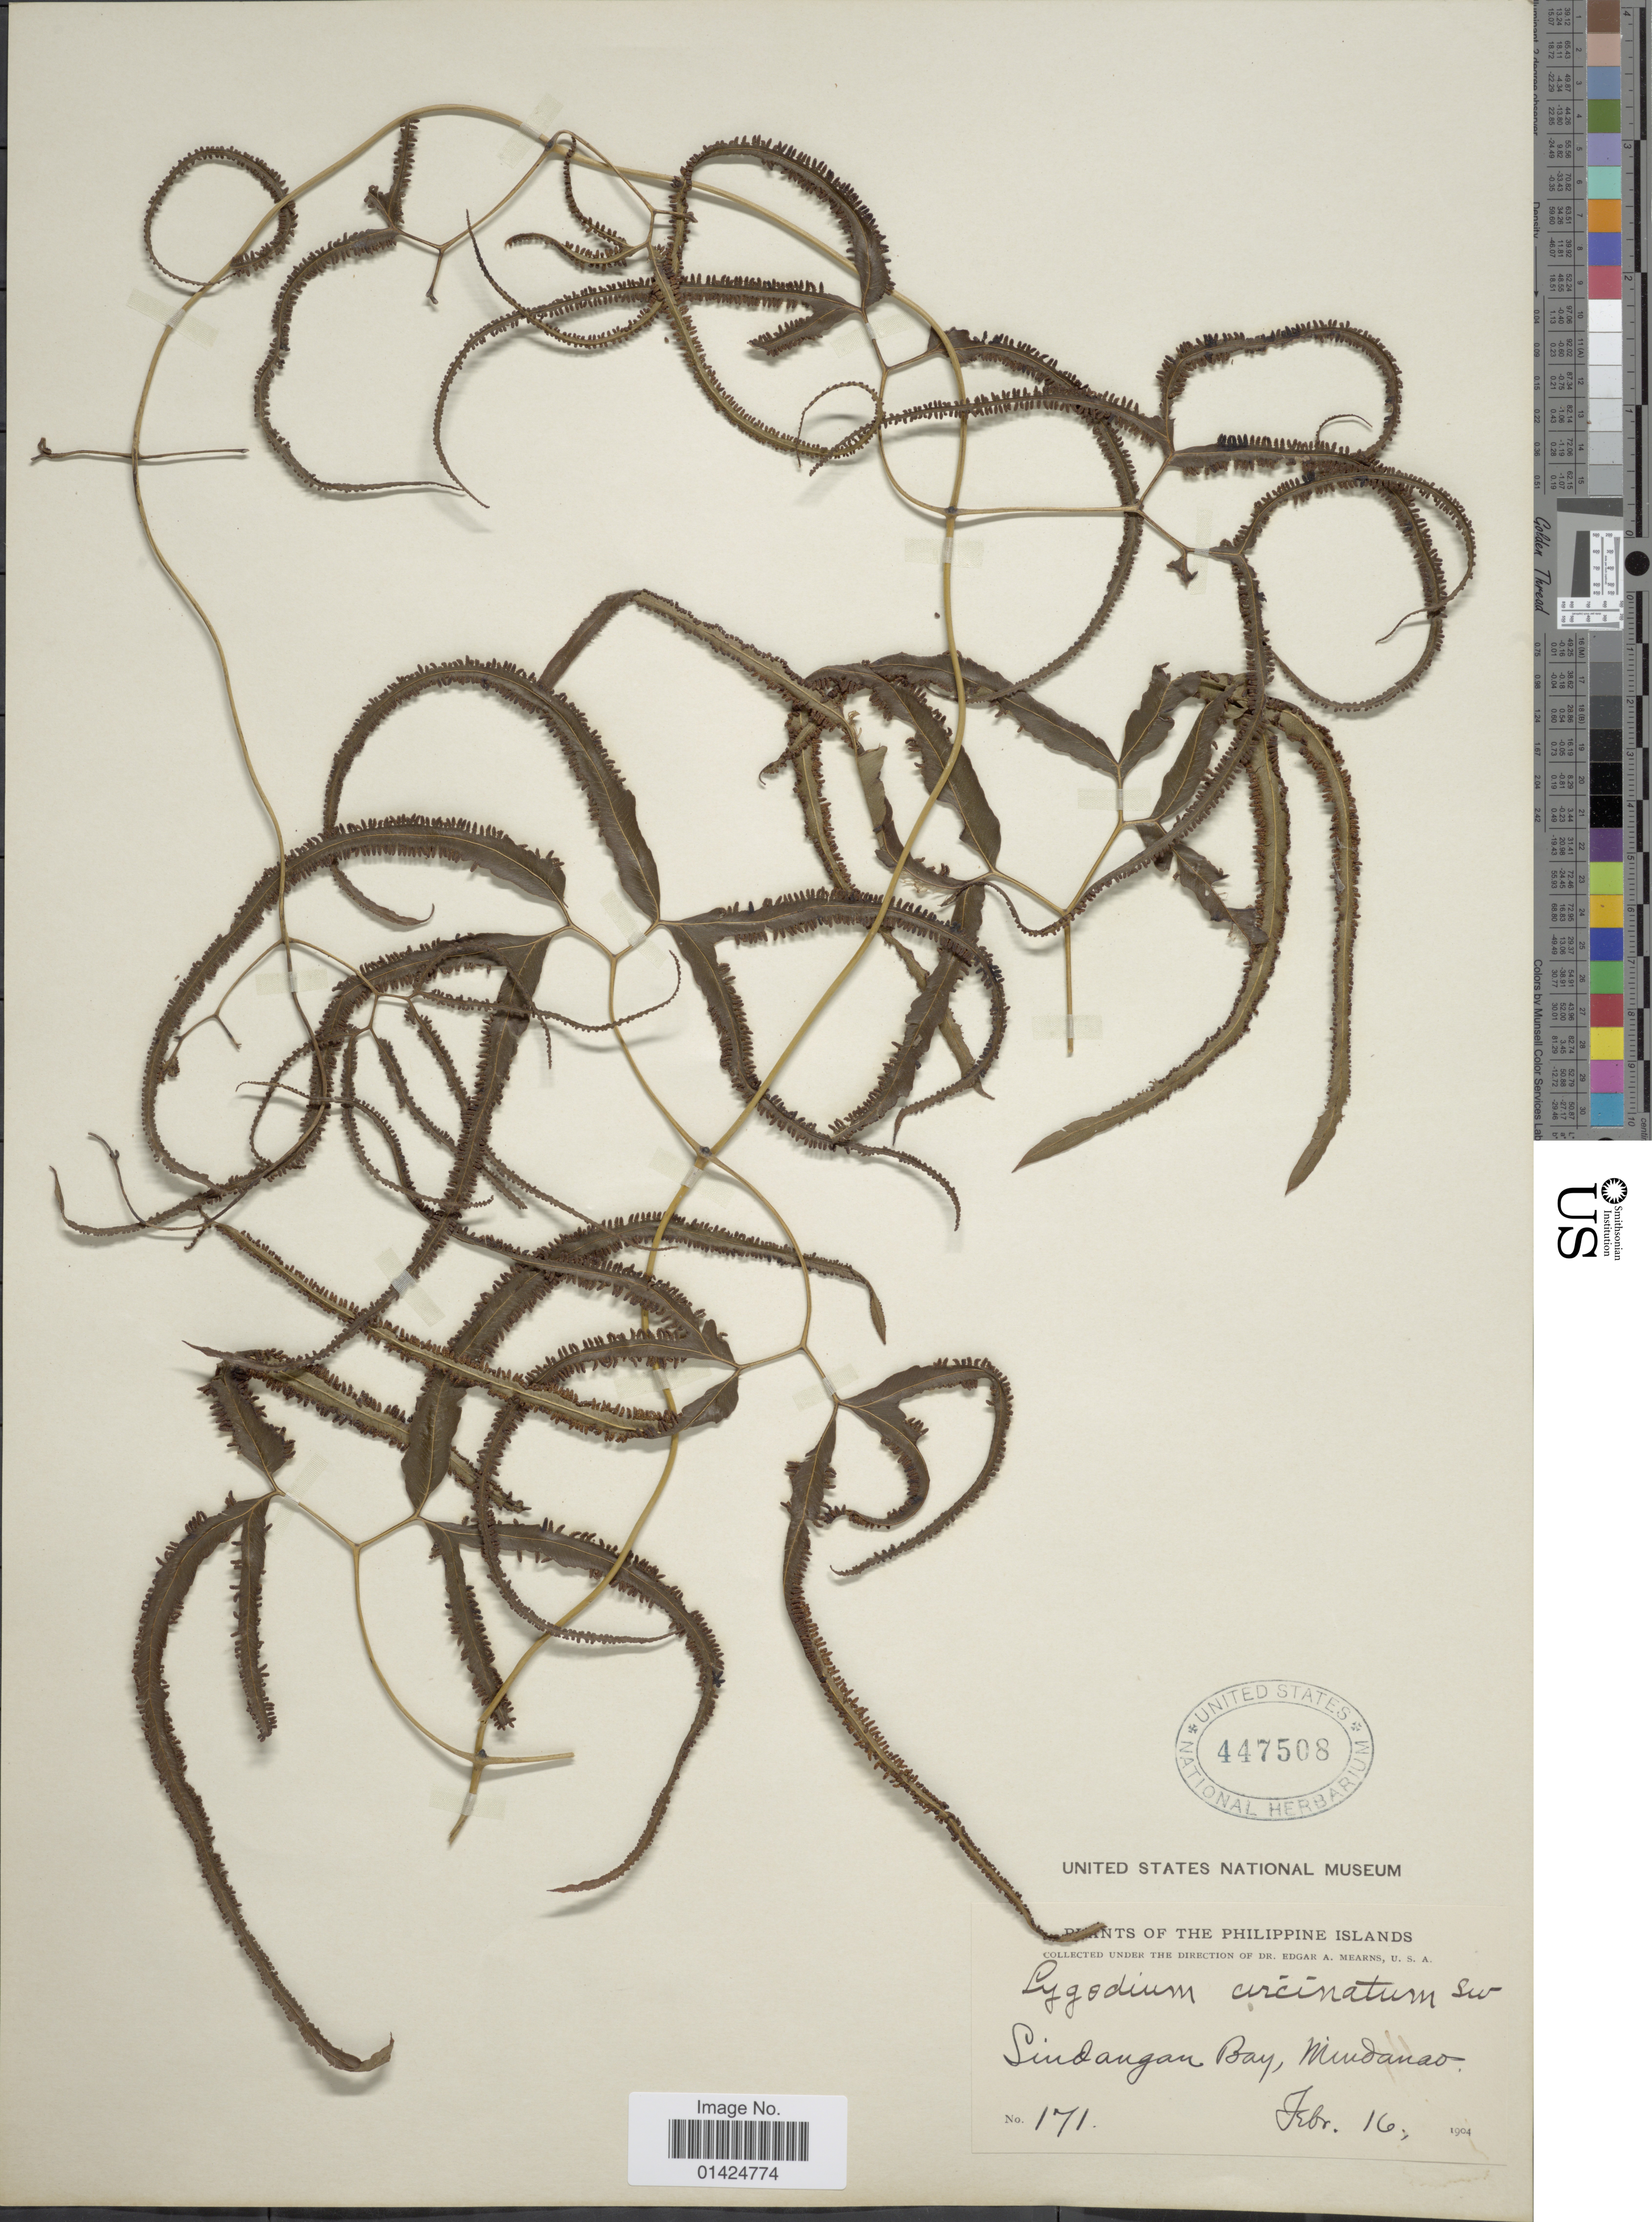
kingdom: Plantae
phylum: Tracheophyta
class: Polypodiopsida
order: Schizaeales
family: Lygodiaceae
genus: Lygodium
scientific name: Lygodium circinnatum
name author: (Burm. f.) Sw.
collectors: E. A. Mearns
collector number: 171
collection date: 1904-02-16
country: Philippines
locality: Sindangan Bay, Mindanao.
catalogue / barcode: US 447508